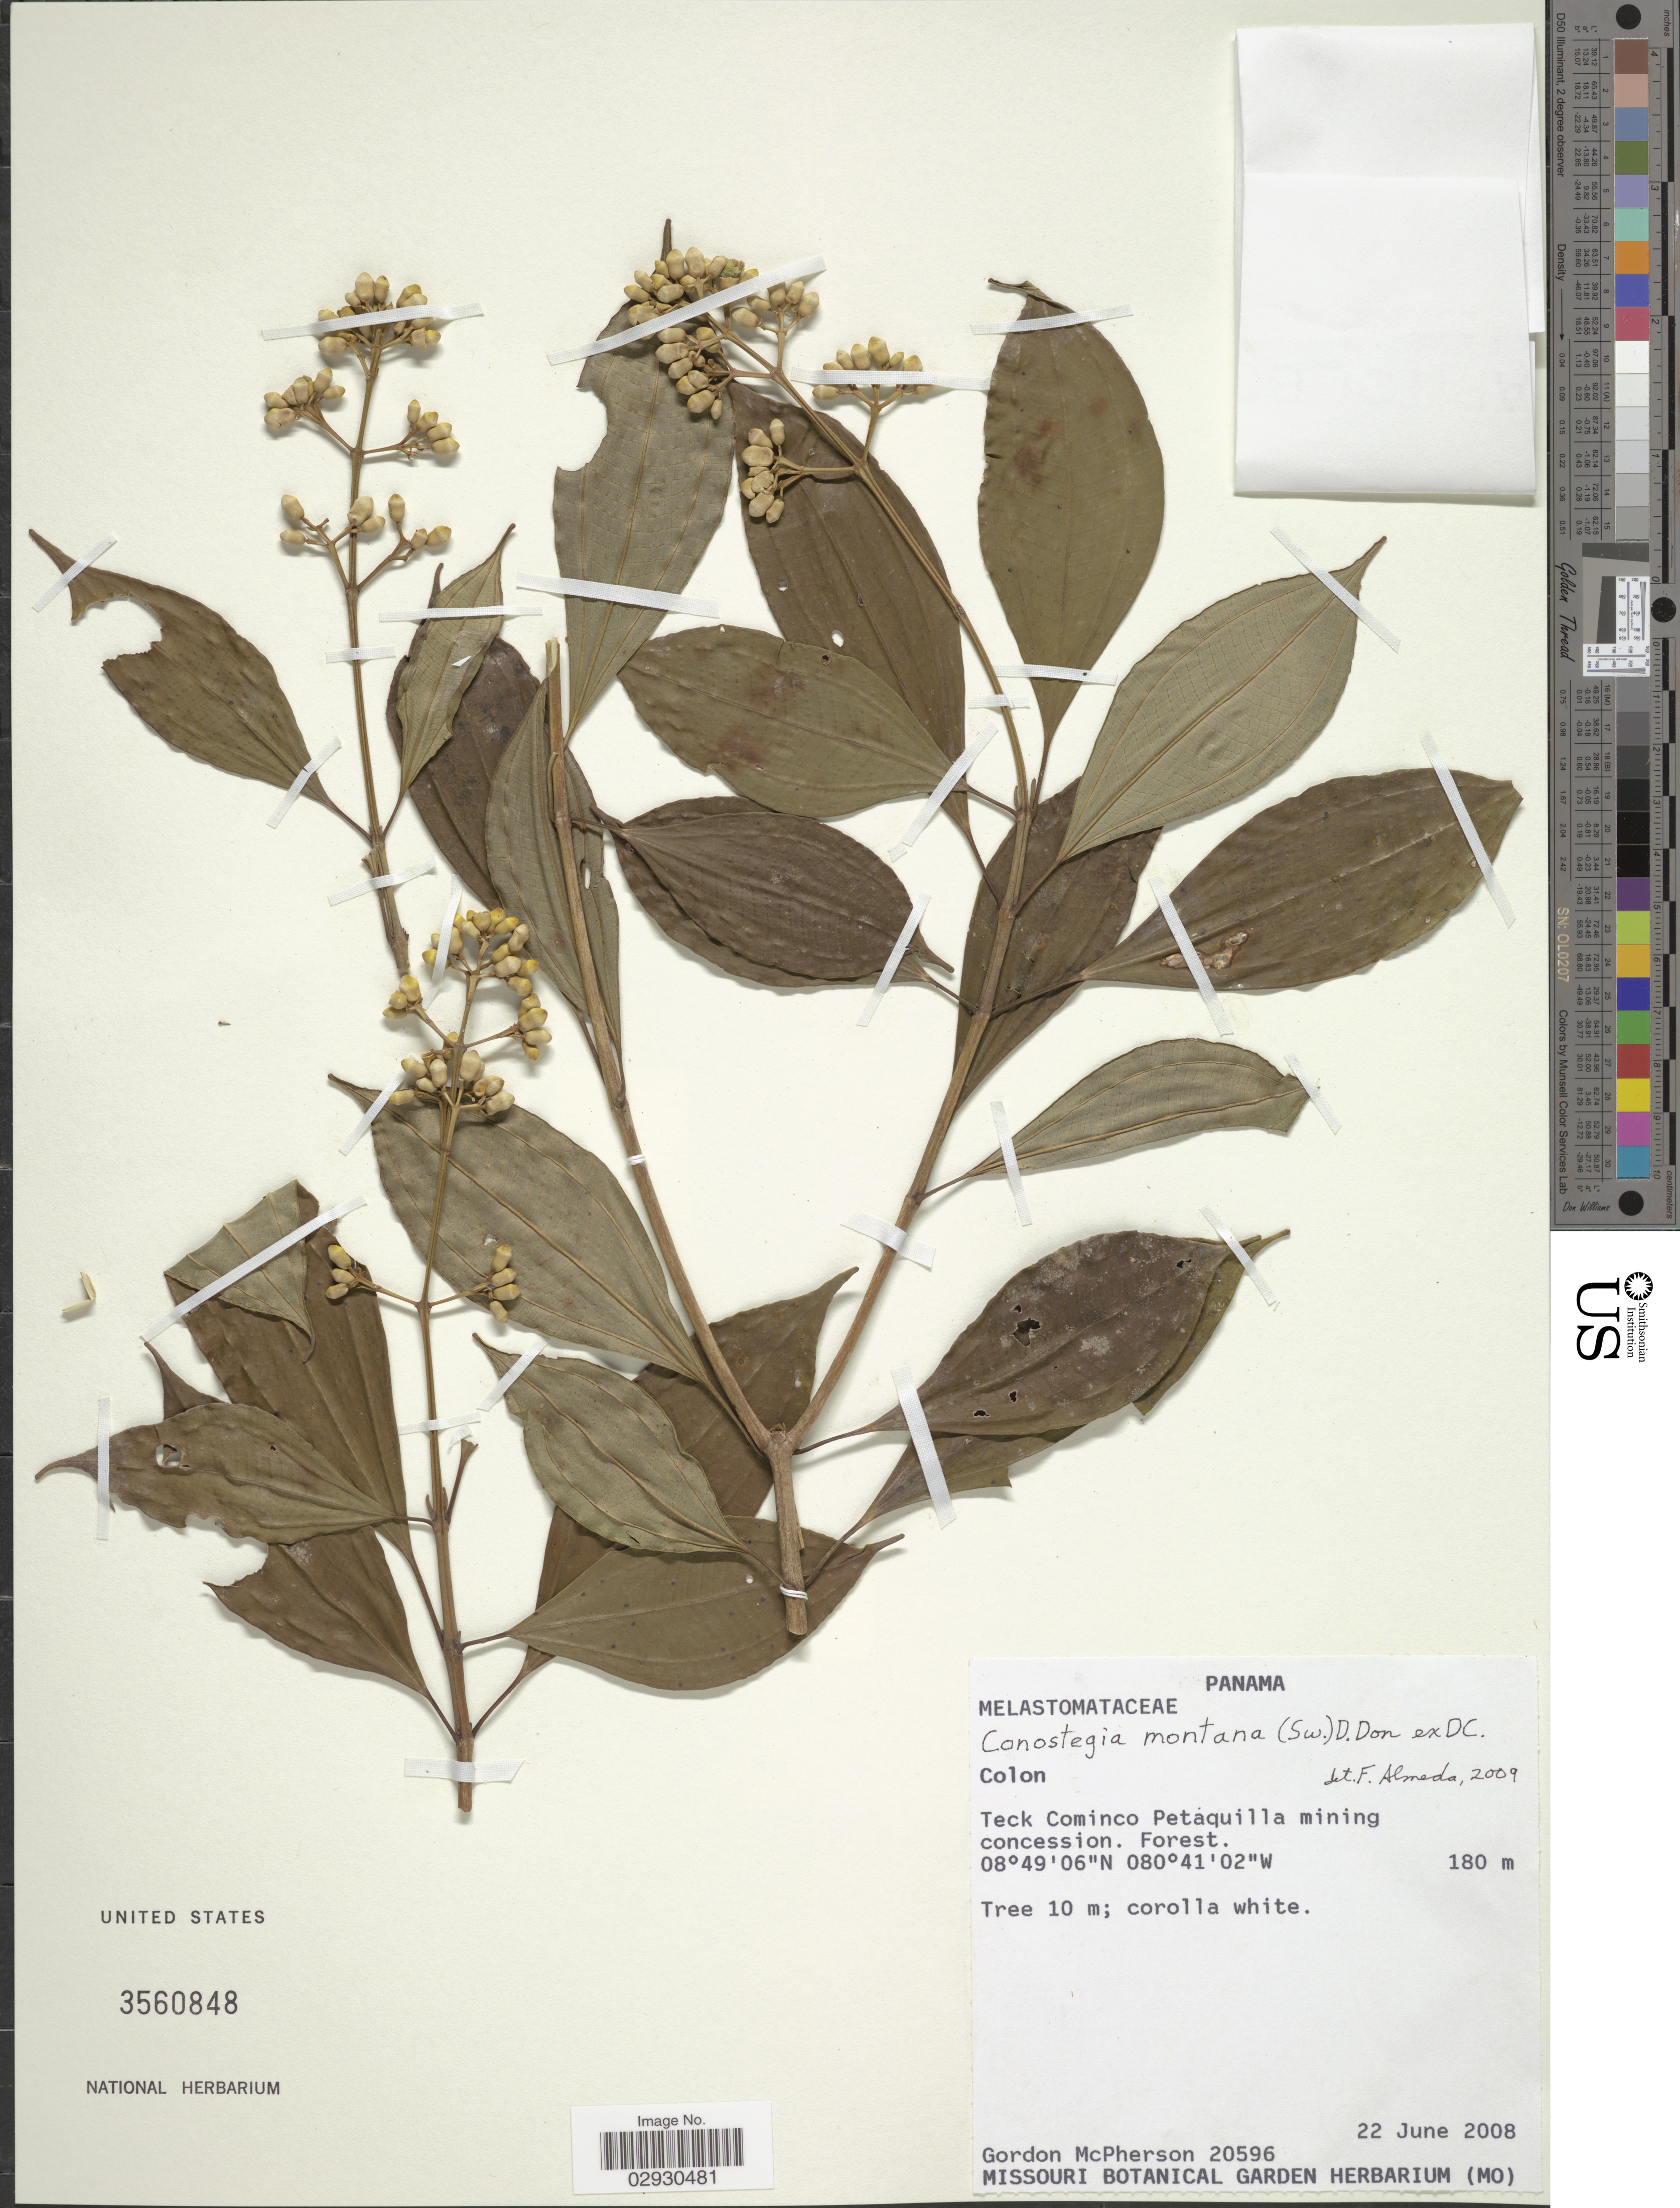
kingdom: Plantae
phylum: Tracheophyta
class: Magnoliopsida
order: Myrtales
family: Melastomataceae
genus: Conostegia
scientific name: Conostegia montana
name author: (Sw.) D. Don ex DC.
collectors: G. D. McPherson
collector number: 20596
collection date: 2008-06-22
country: Panama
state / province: Colón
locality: Teck Cominco Petaquilla mining concession.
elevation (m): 180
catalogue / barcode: US 3560848